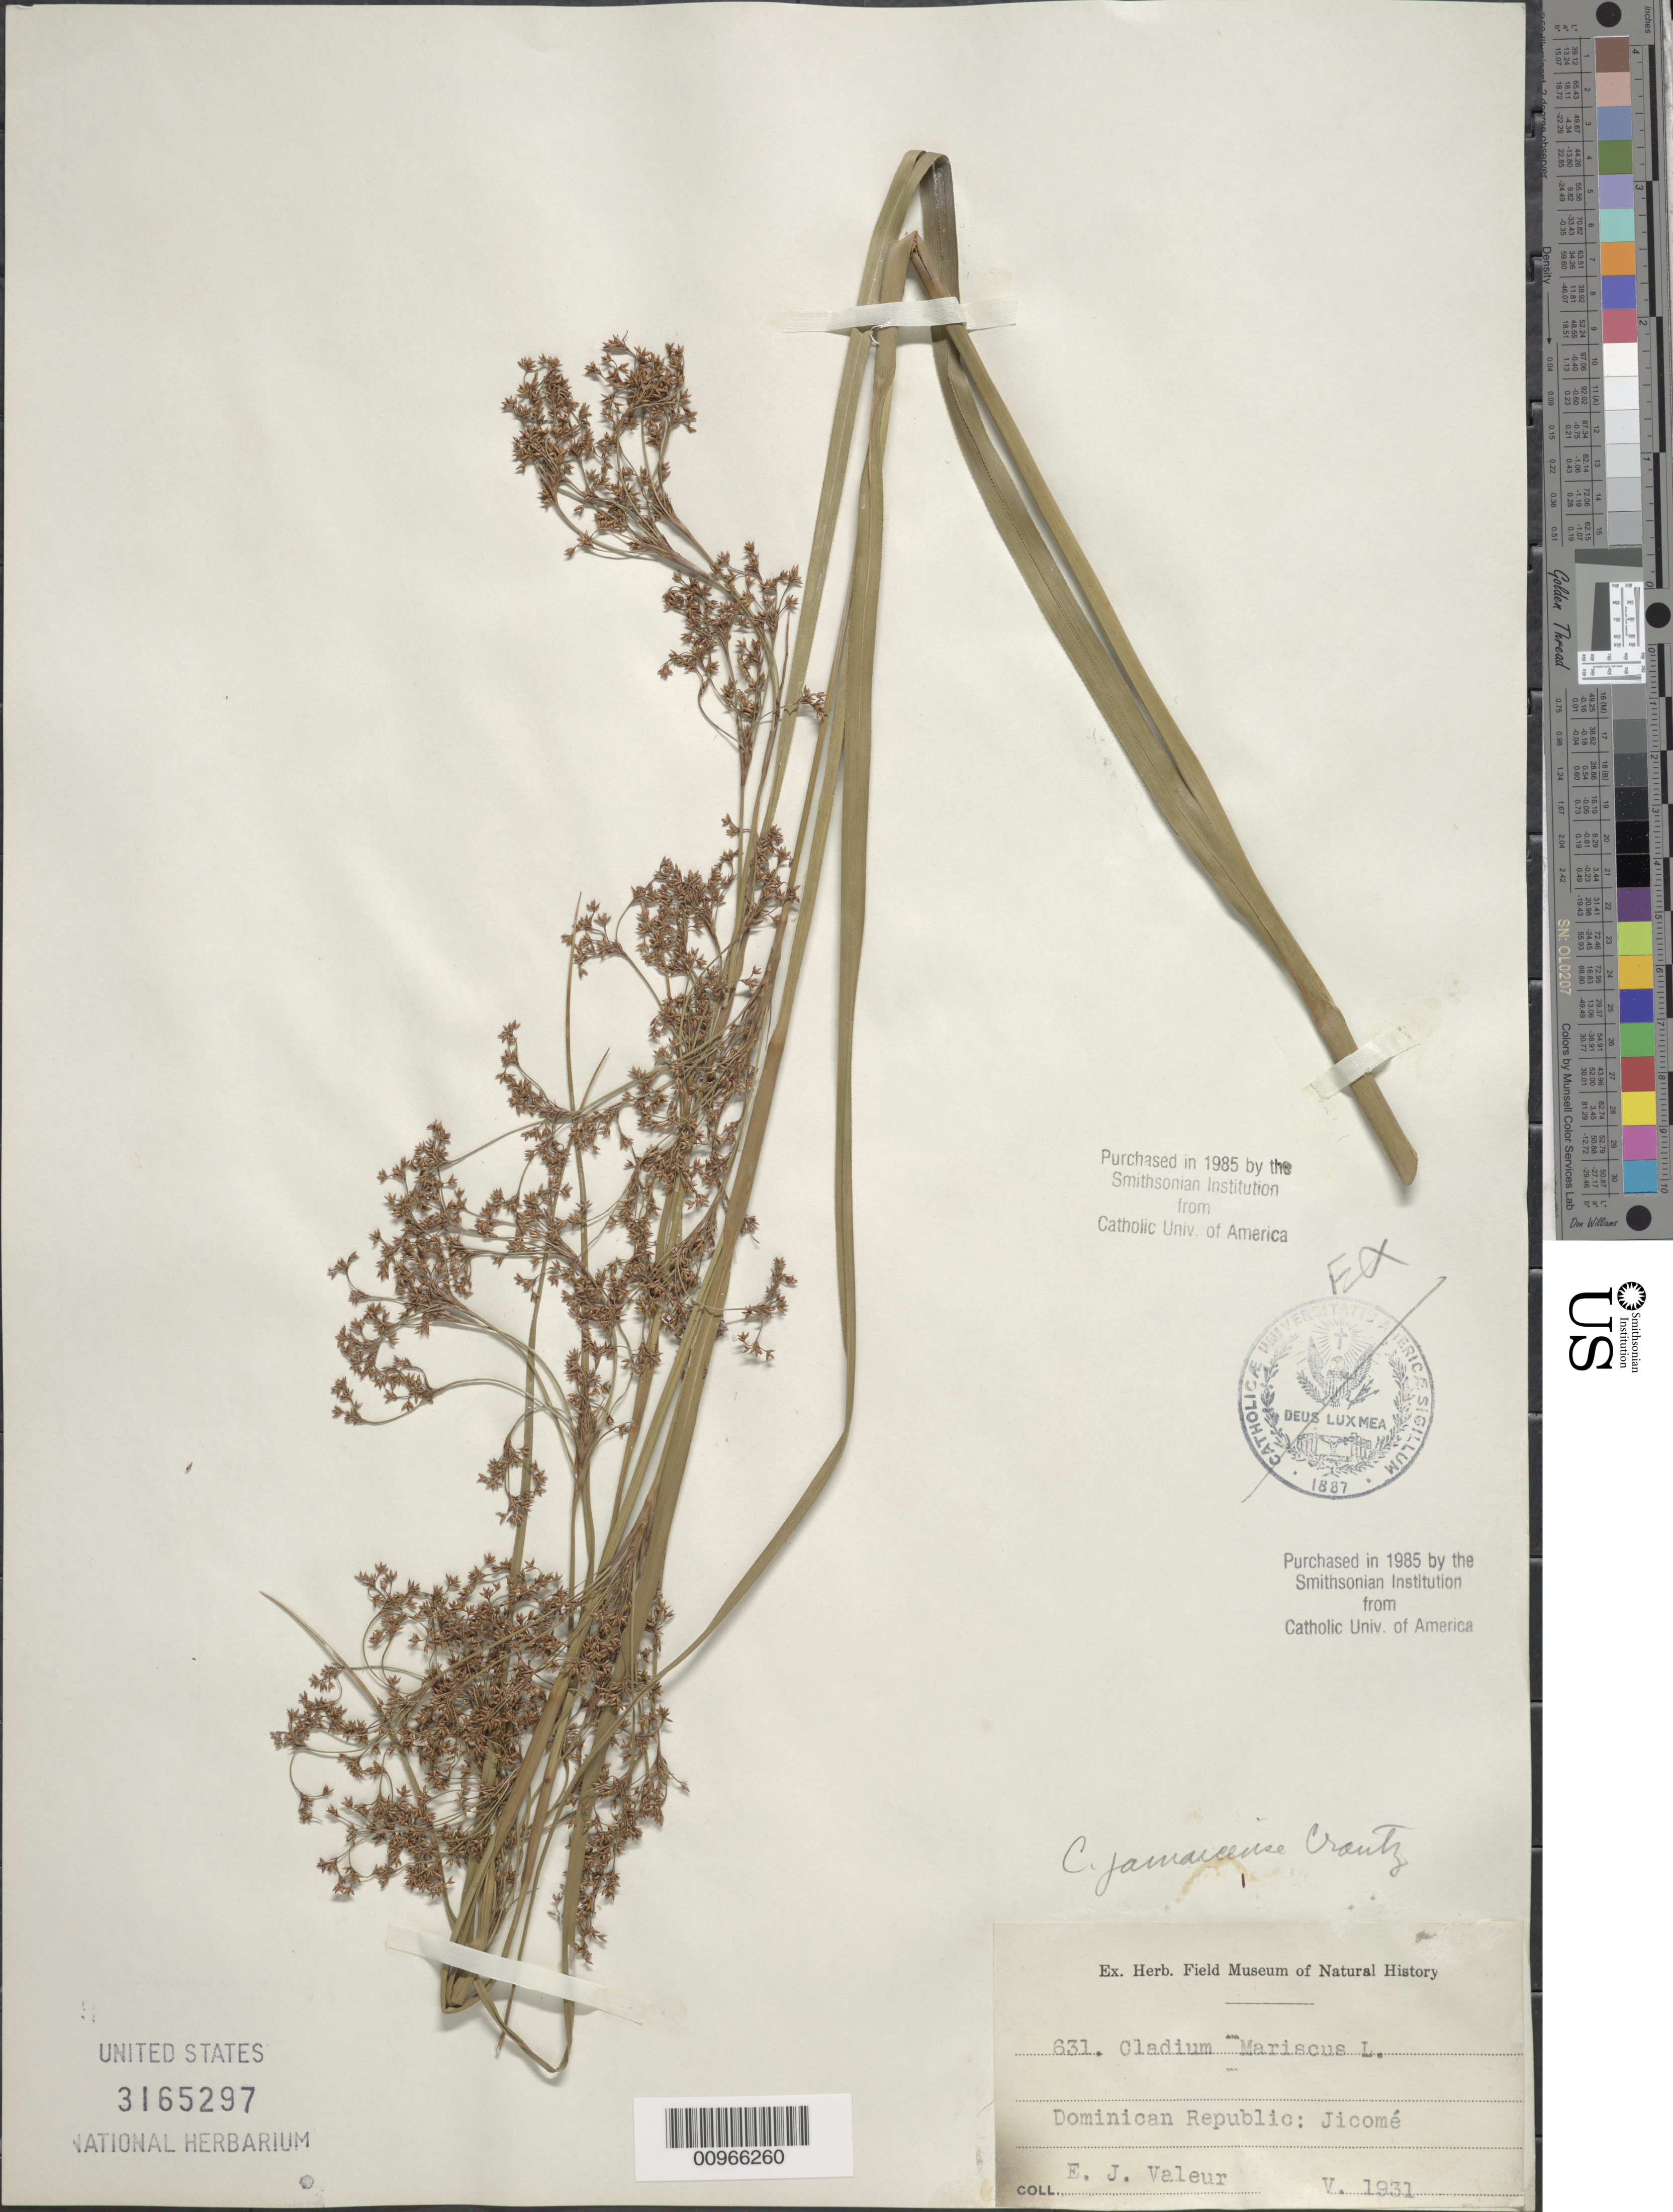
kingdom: Plantae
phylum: Tracheophyta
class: Liliopsida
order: Poales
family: Cyperaceae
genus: Cladium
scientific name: Cladium jamaicense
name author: Crantz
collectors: E. Valeur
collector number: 631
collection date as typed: May 1931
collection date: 1931-05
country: Dominican Republic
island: Hispaniola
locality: Jicomé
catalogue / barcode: US 3165297